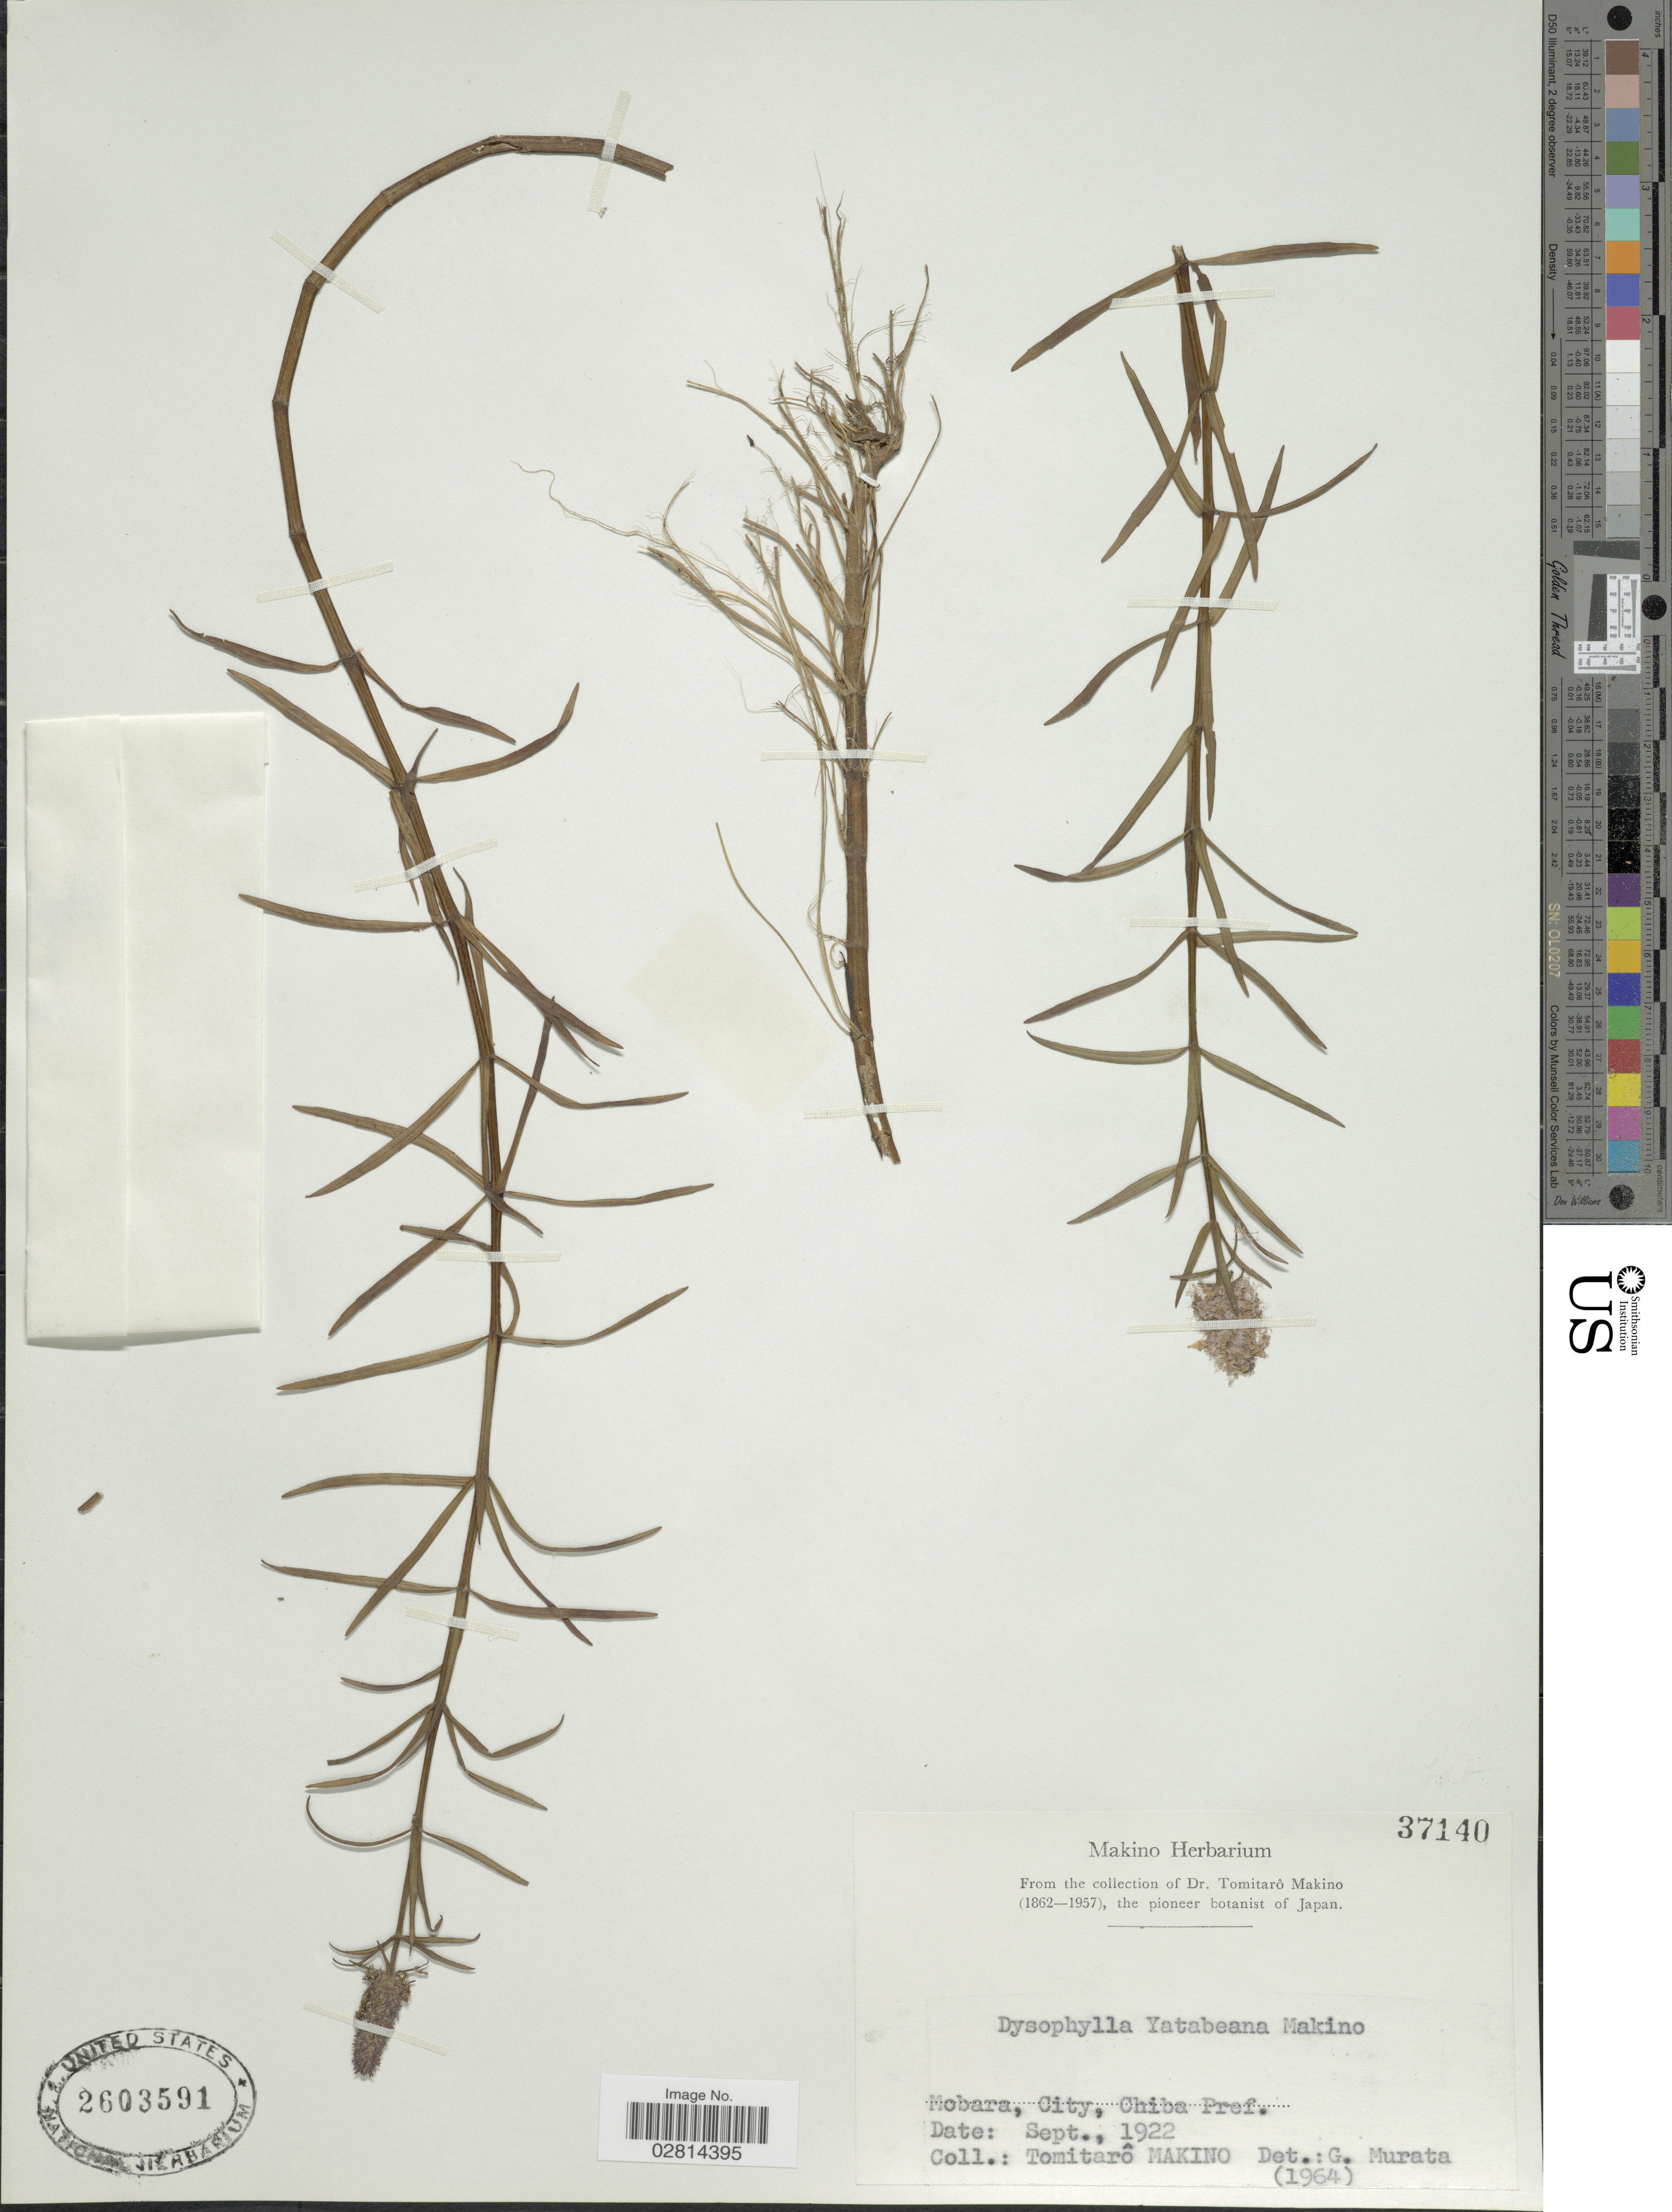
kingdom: Plantae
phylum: Tracheophyta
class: Magnoliopsida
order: Lamiales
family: Lamiaceae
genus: Pogostemon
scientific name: Pogostemon yatabeanus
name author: (Makino) Press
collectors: T. Makino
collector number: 37140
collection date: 1922-09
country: Japan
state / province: Tiba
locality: Mobara, City, Chiba Pref.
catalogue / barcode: US 2603591